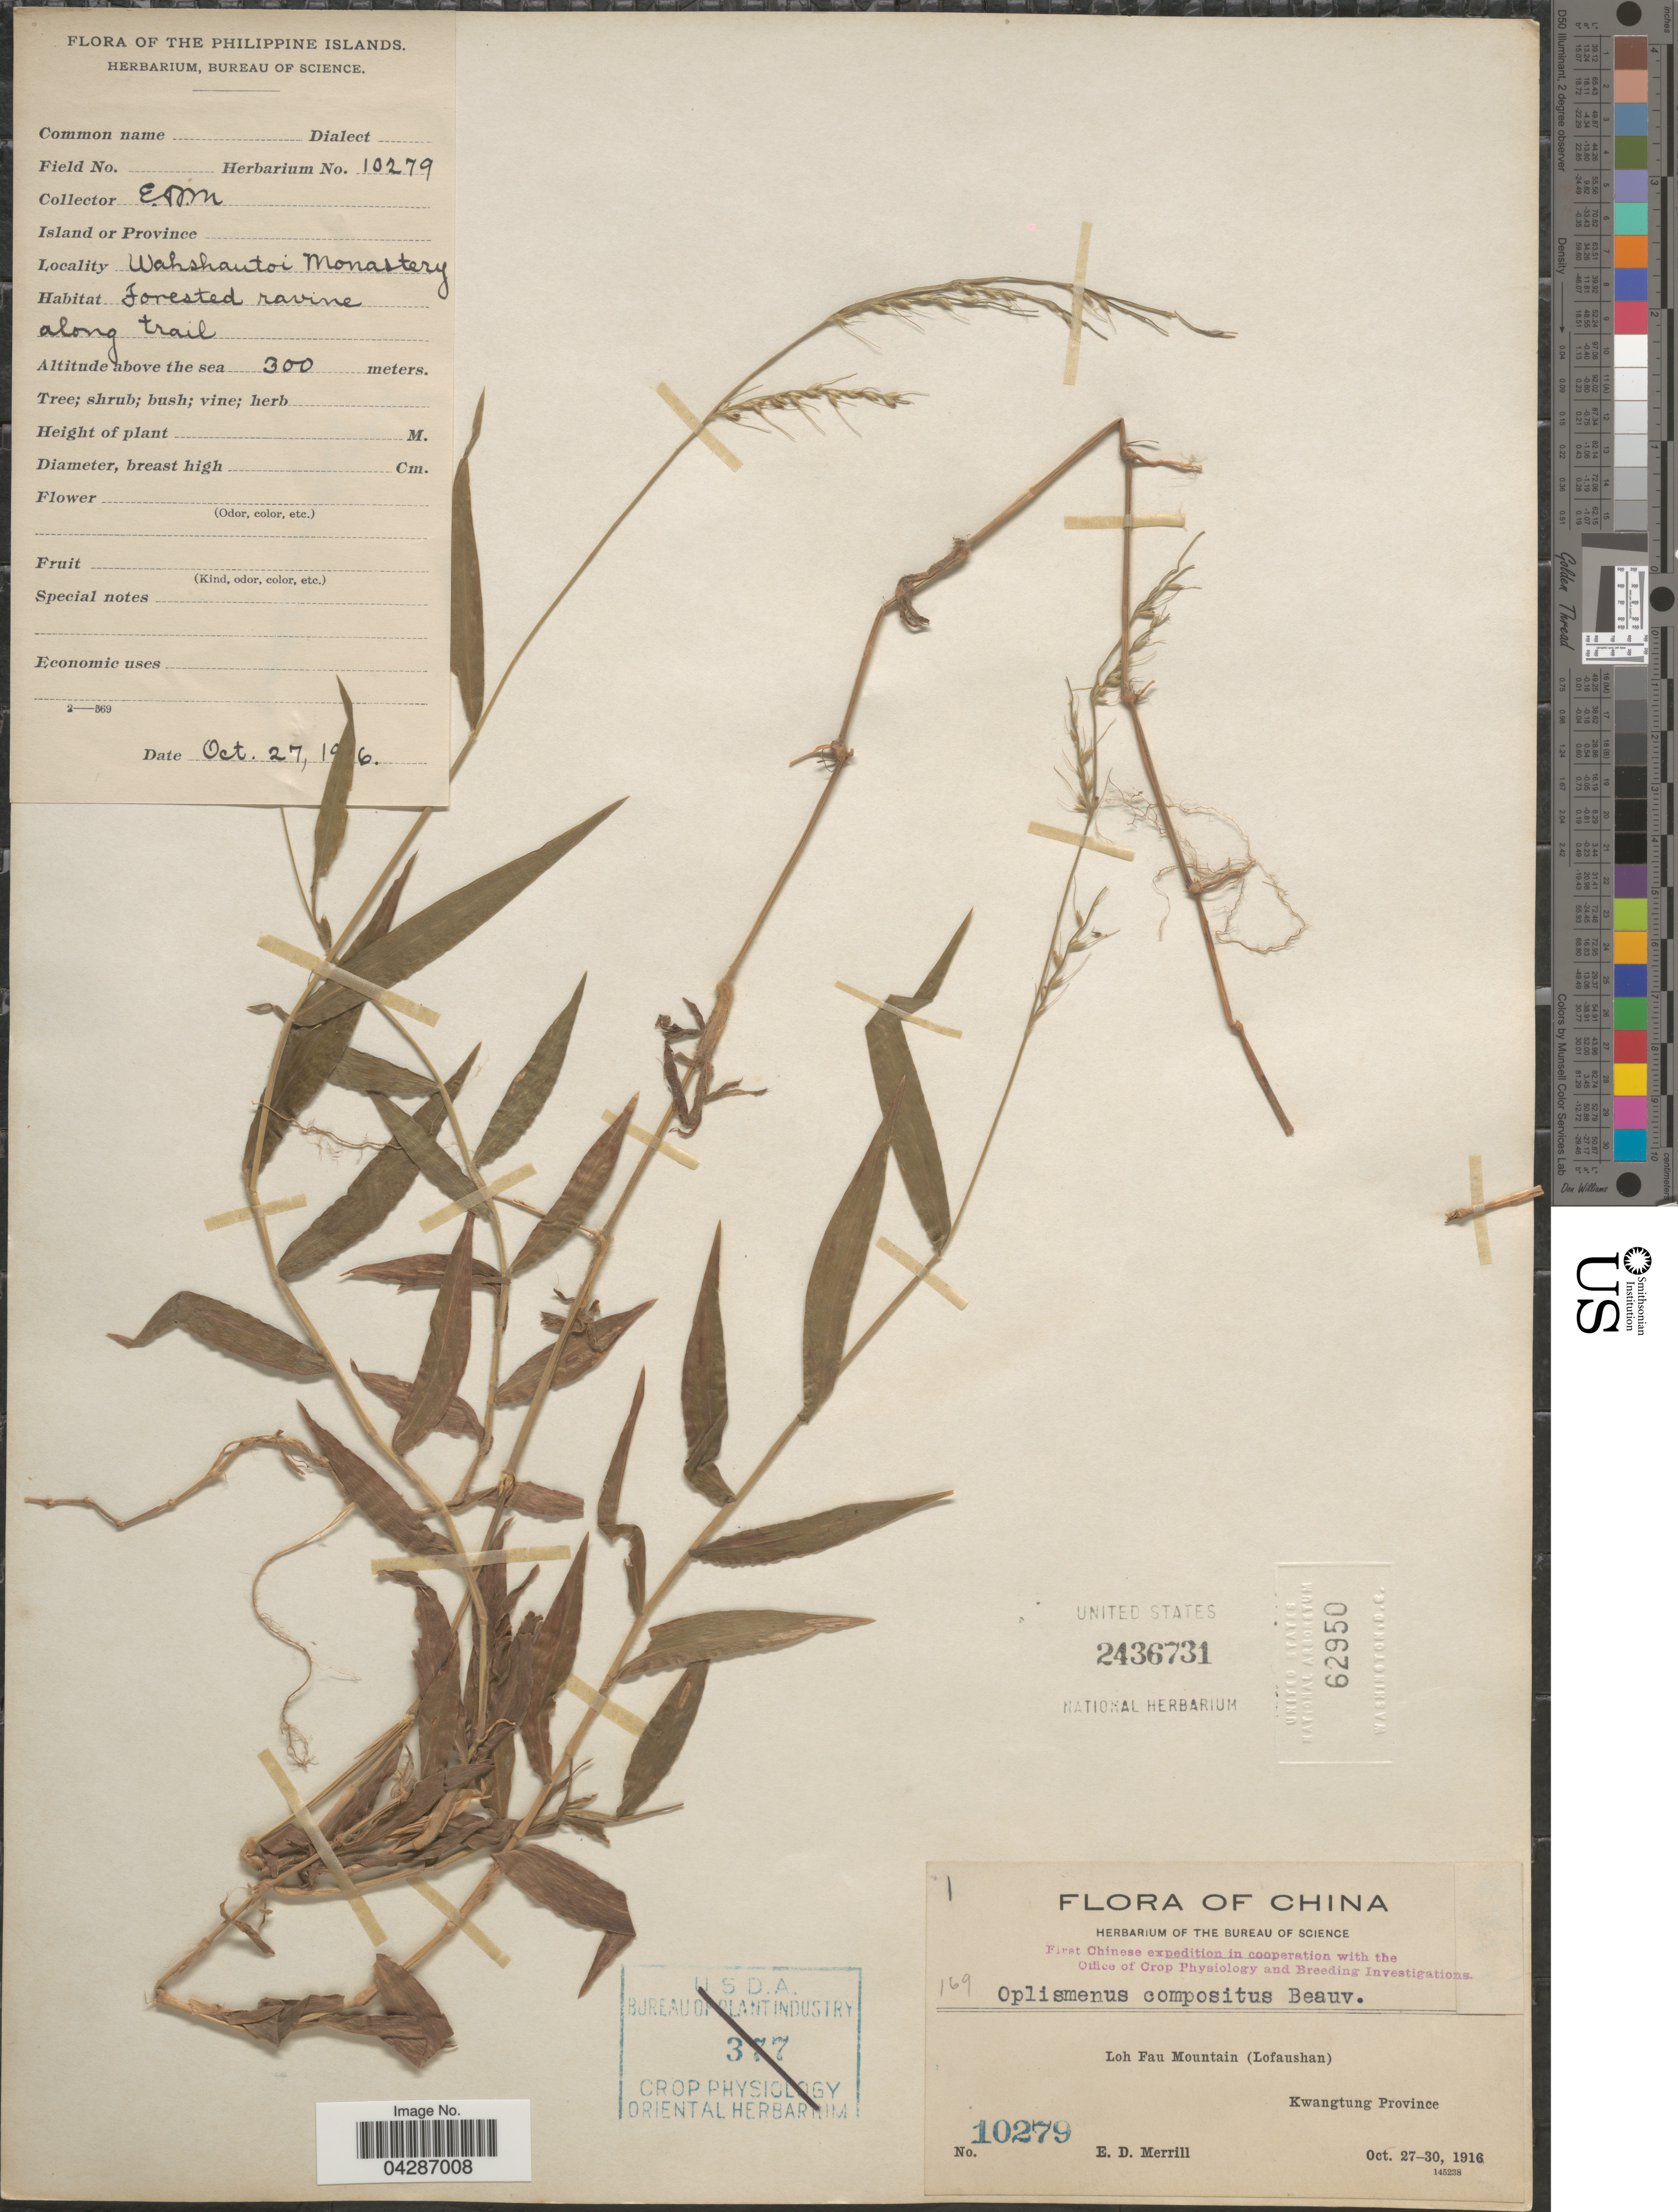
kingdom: Plantae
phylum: Tracheophyta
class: Liliopsida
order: Poales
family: Poaceae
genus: Oplismenus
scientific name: Oplismenus compositus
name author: (L.) P. Beauv.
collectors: E. D. Merrill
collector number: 10279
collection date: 1916-10-27/1916-10-30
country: China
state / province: Guangdong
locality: Loh Fau Mountain (Lofaushan). Kwangtung Province. Wahshantai Monastery. Forested ravine along trail.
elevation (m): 300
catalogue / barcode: US 2436731